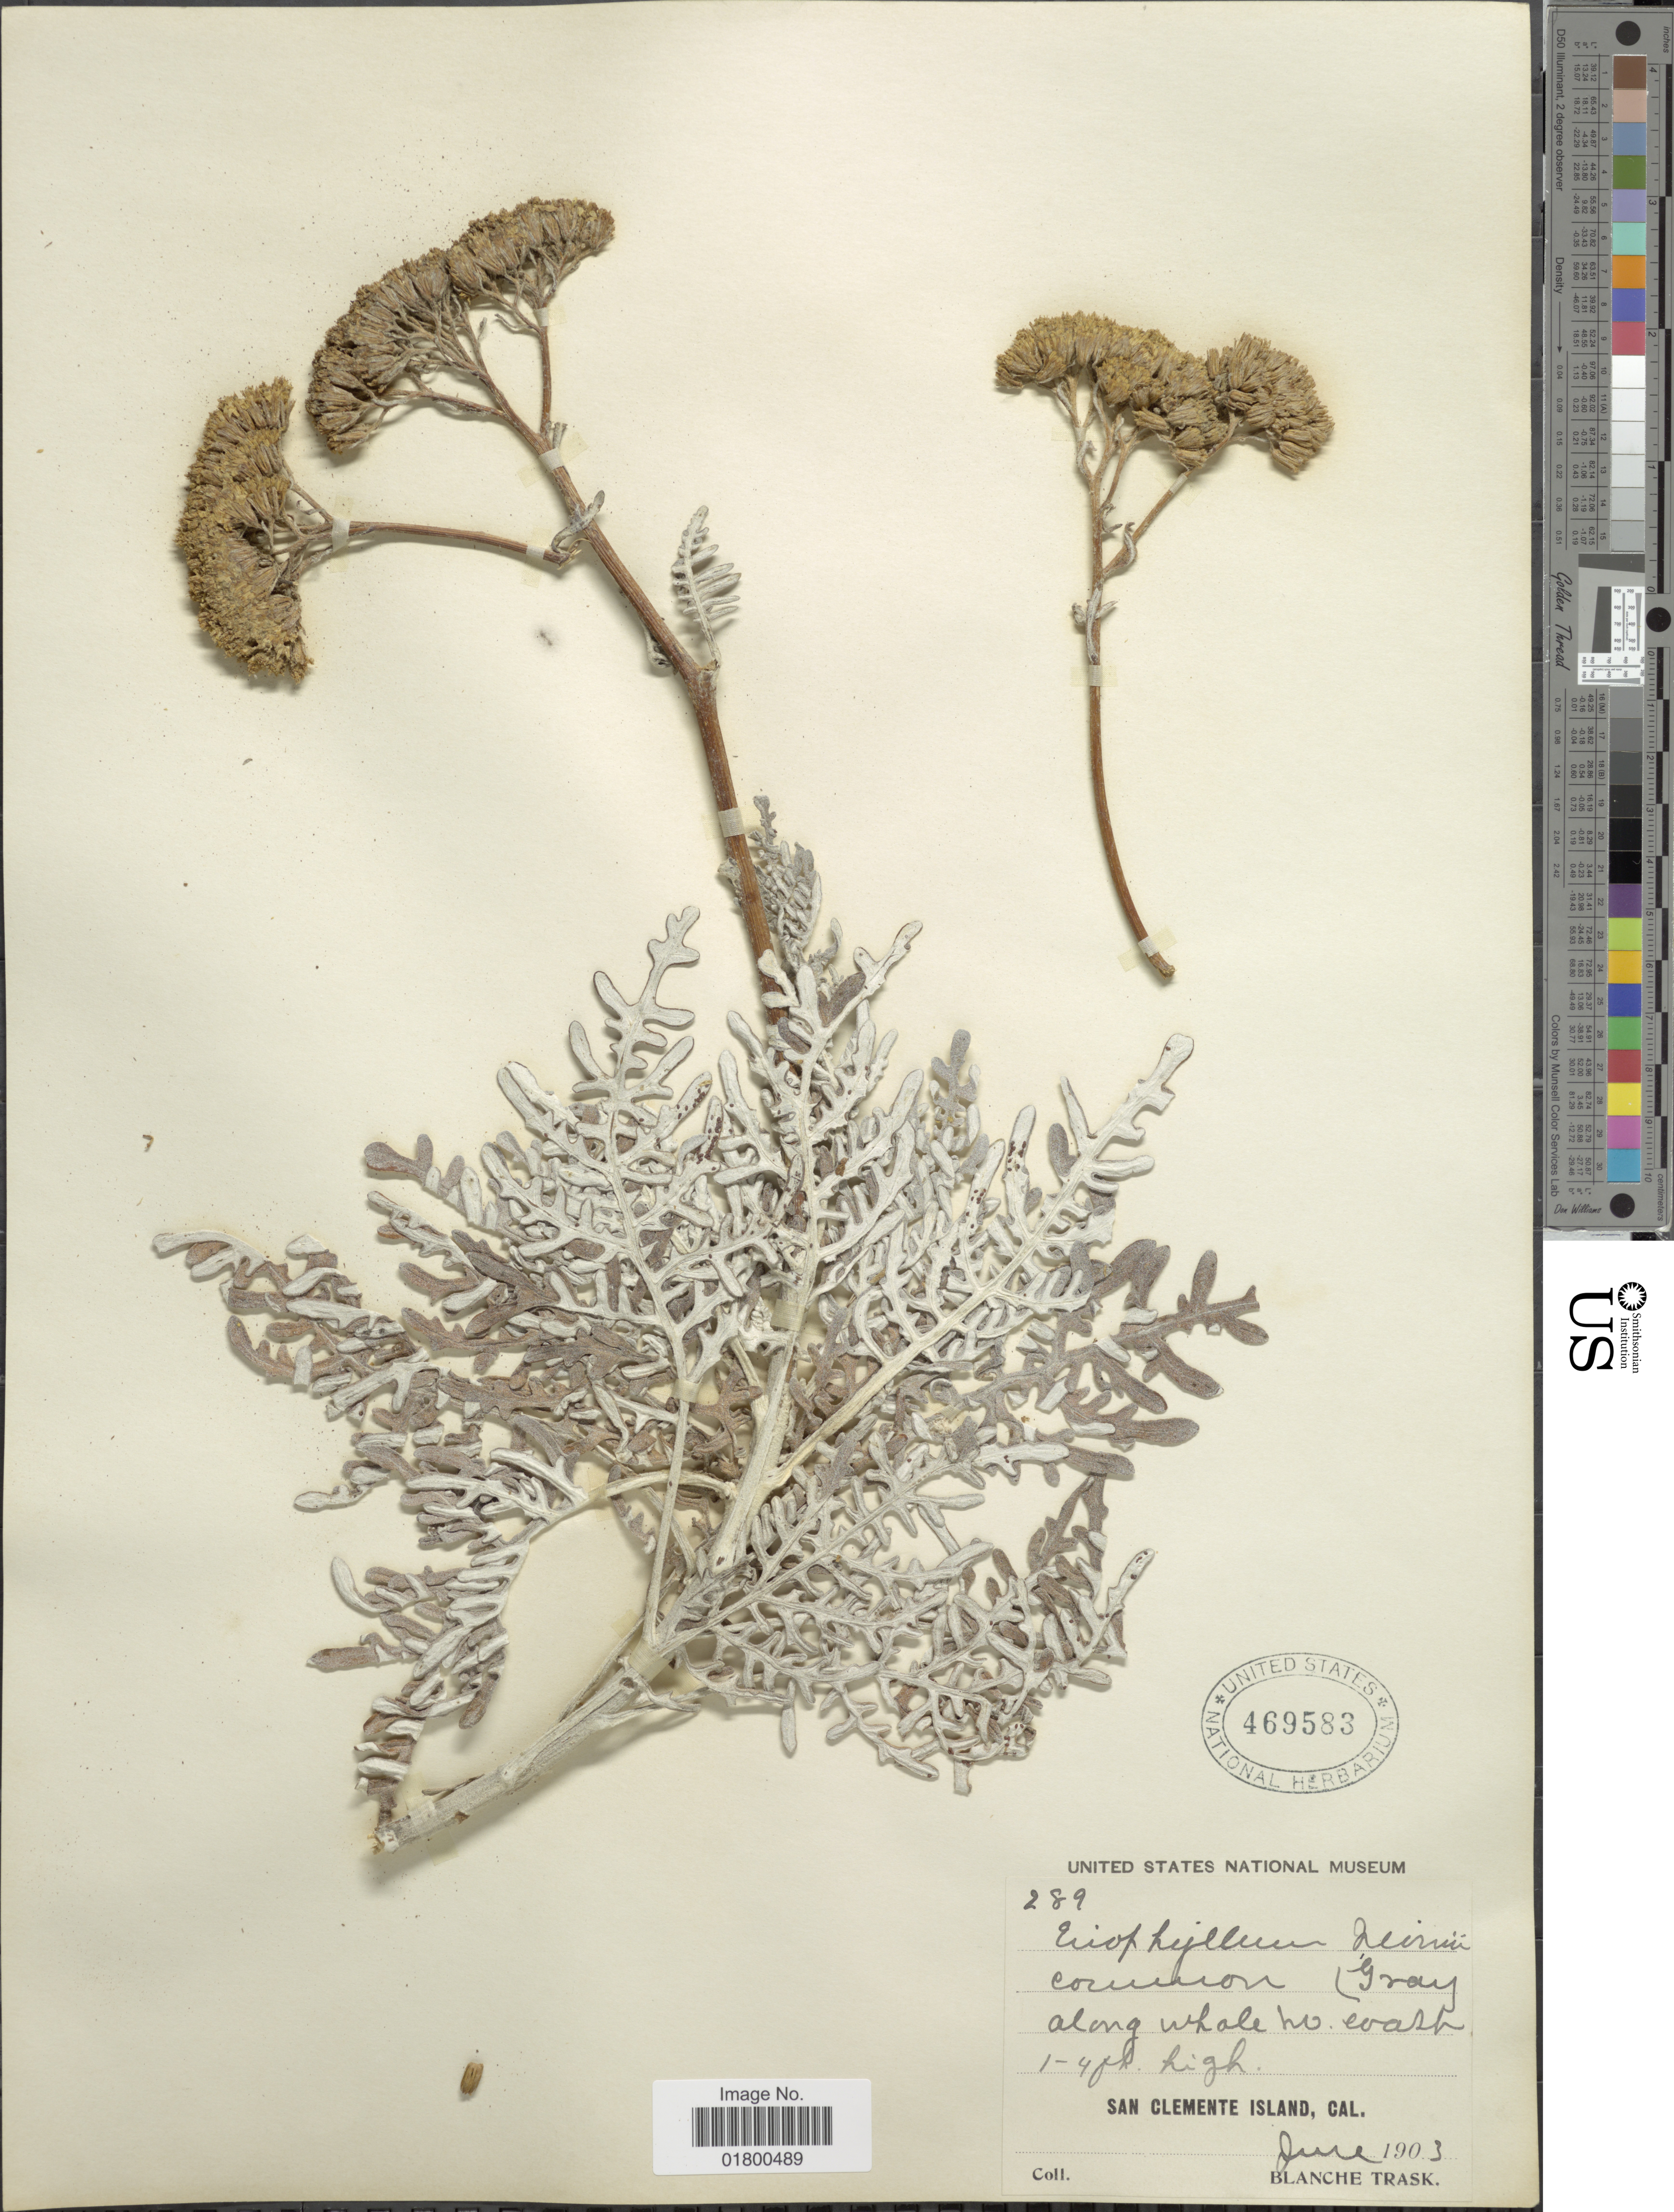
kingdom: Plantae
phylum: Tracheophyta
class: Magnoliopsida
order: Asterales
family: Asteraceae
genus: Eriophyllum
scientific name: Eriophyllum nevinii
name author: A. Gray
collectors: B. Trask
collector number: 289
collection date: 1903-06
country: United States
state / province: California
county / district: Los Angeles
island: San Clemente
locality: San Clemente Island, Cal.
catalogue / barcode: US 469583